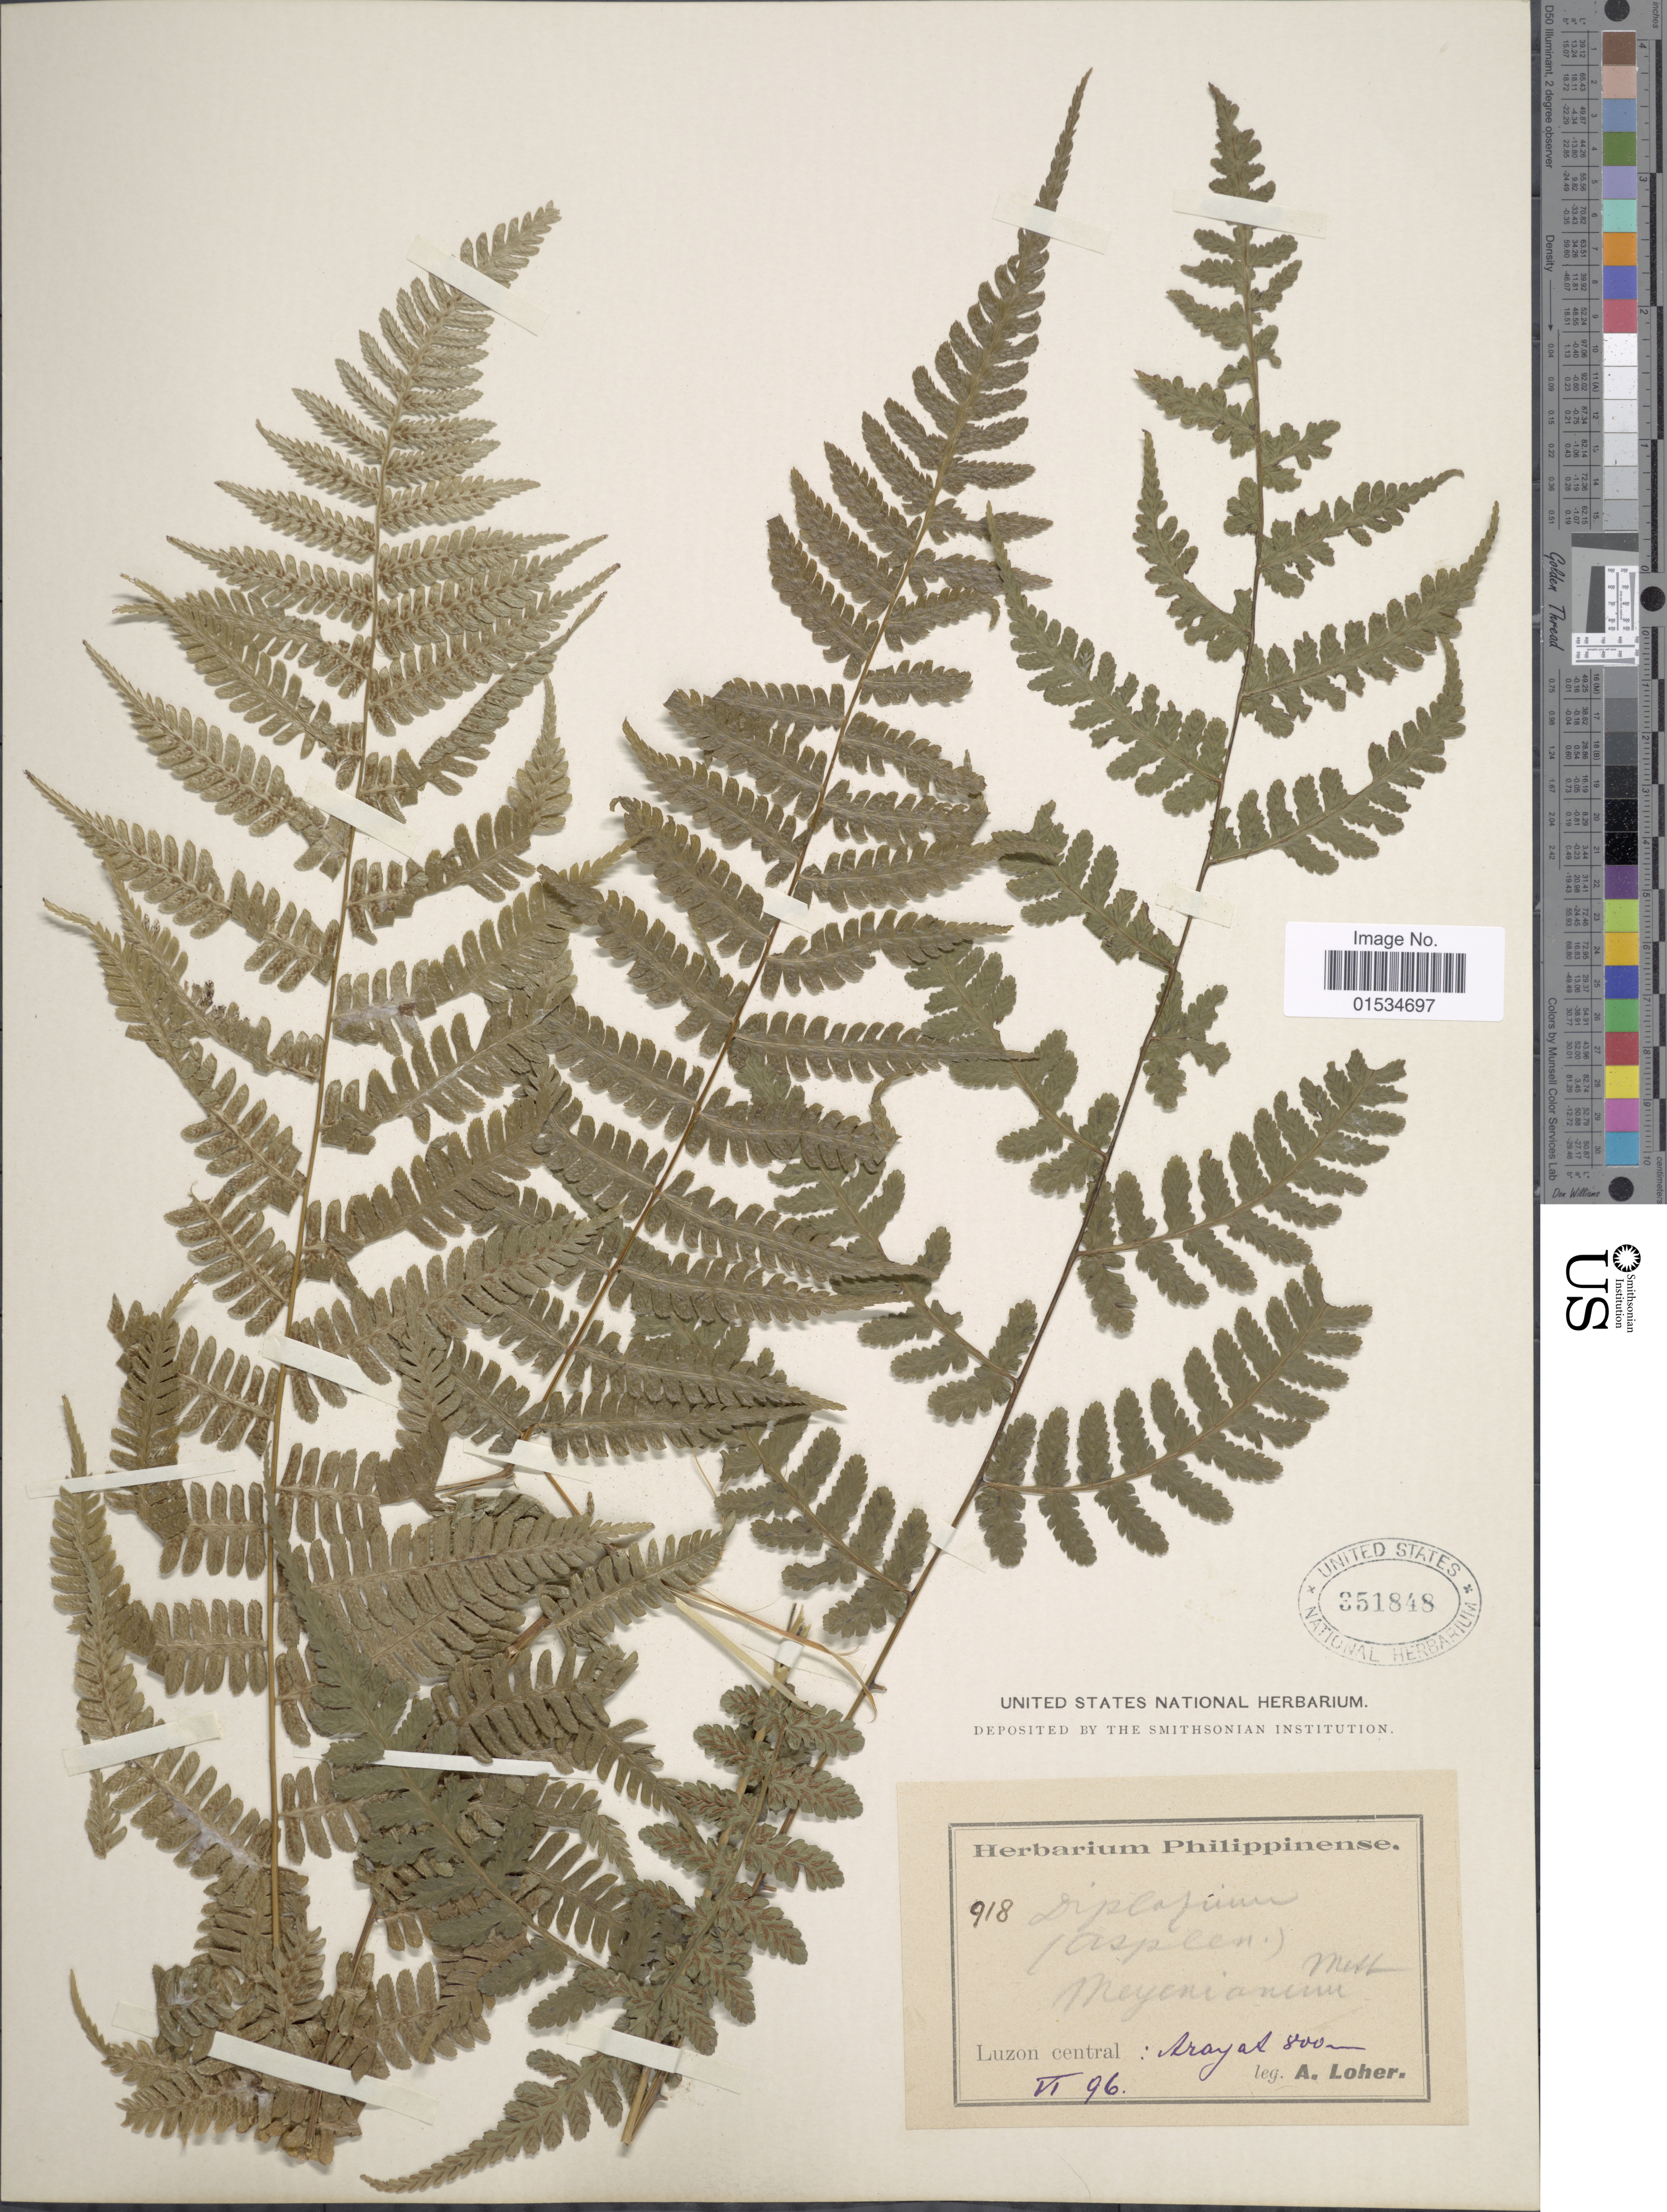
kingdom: Plantae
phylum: Tracheophyta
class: Polypodiopsida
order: Polypodiales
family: Athyriaceae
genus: Diplazium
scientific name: Diplazium caudatum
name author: J. Sm. ex C. Chr.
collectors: A. Loher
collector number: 918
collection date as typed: Transcribed d/m/y: /6/96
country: Philippines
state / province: Central Luzon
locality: Arayas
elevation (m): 800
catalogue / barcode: US 351848